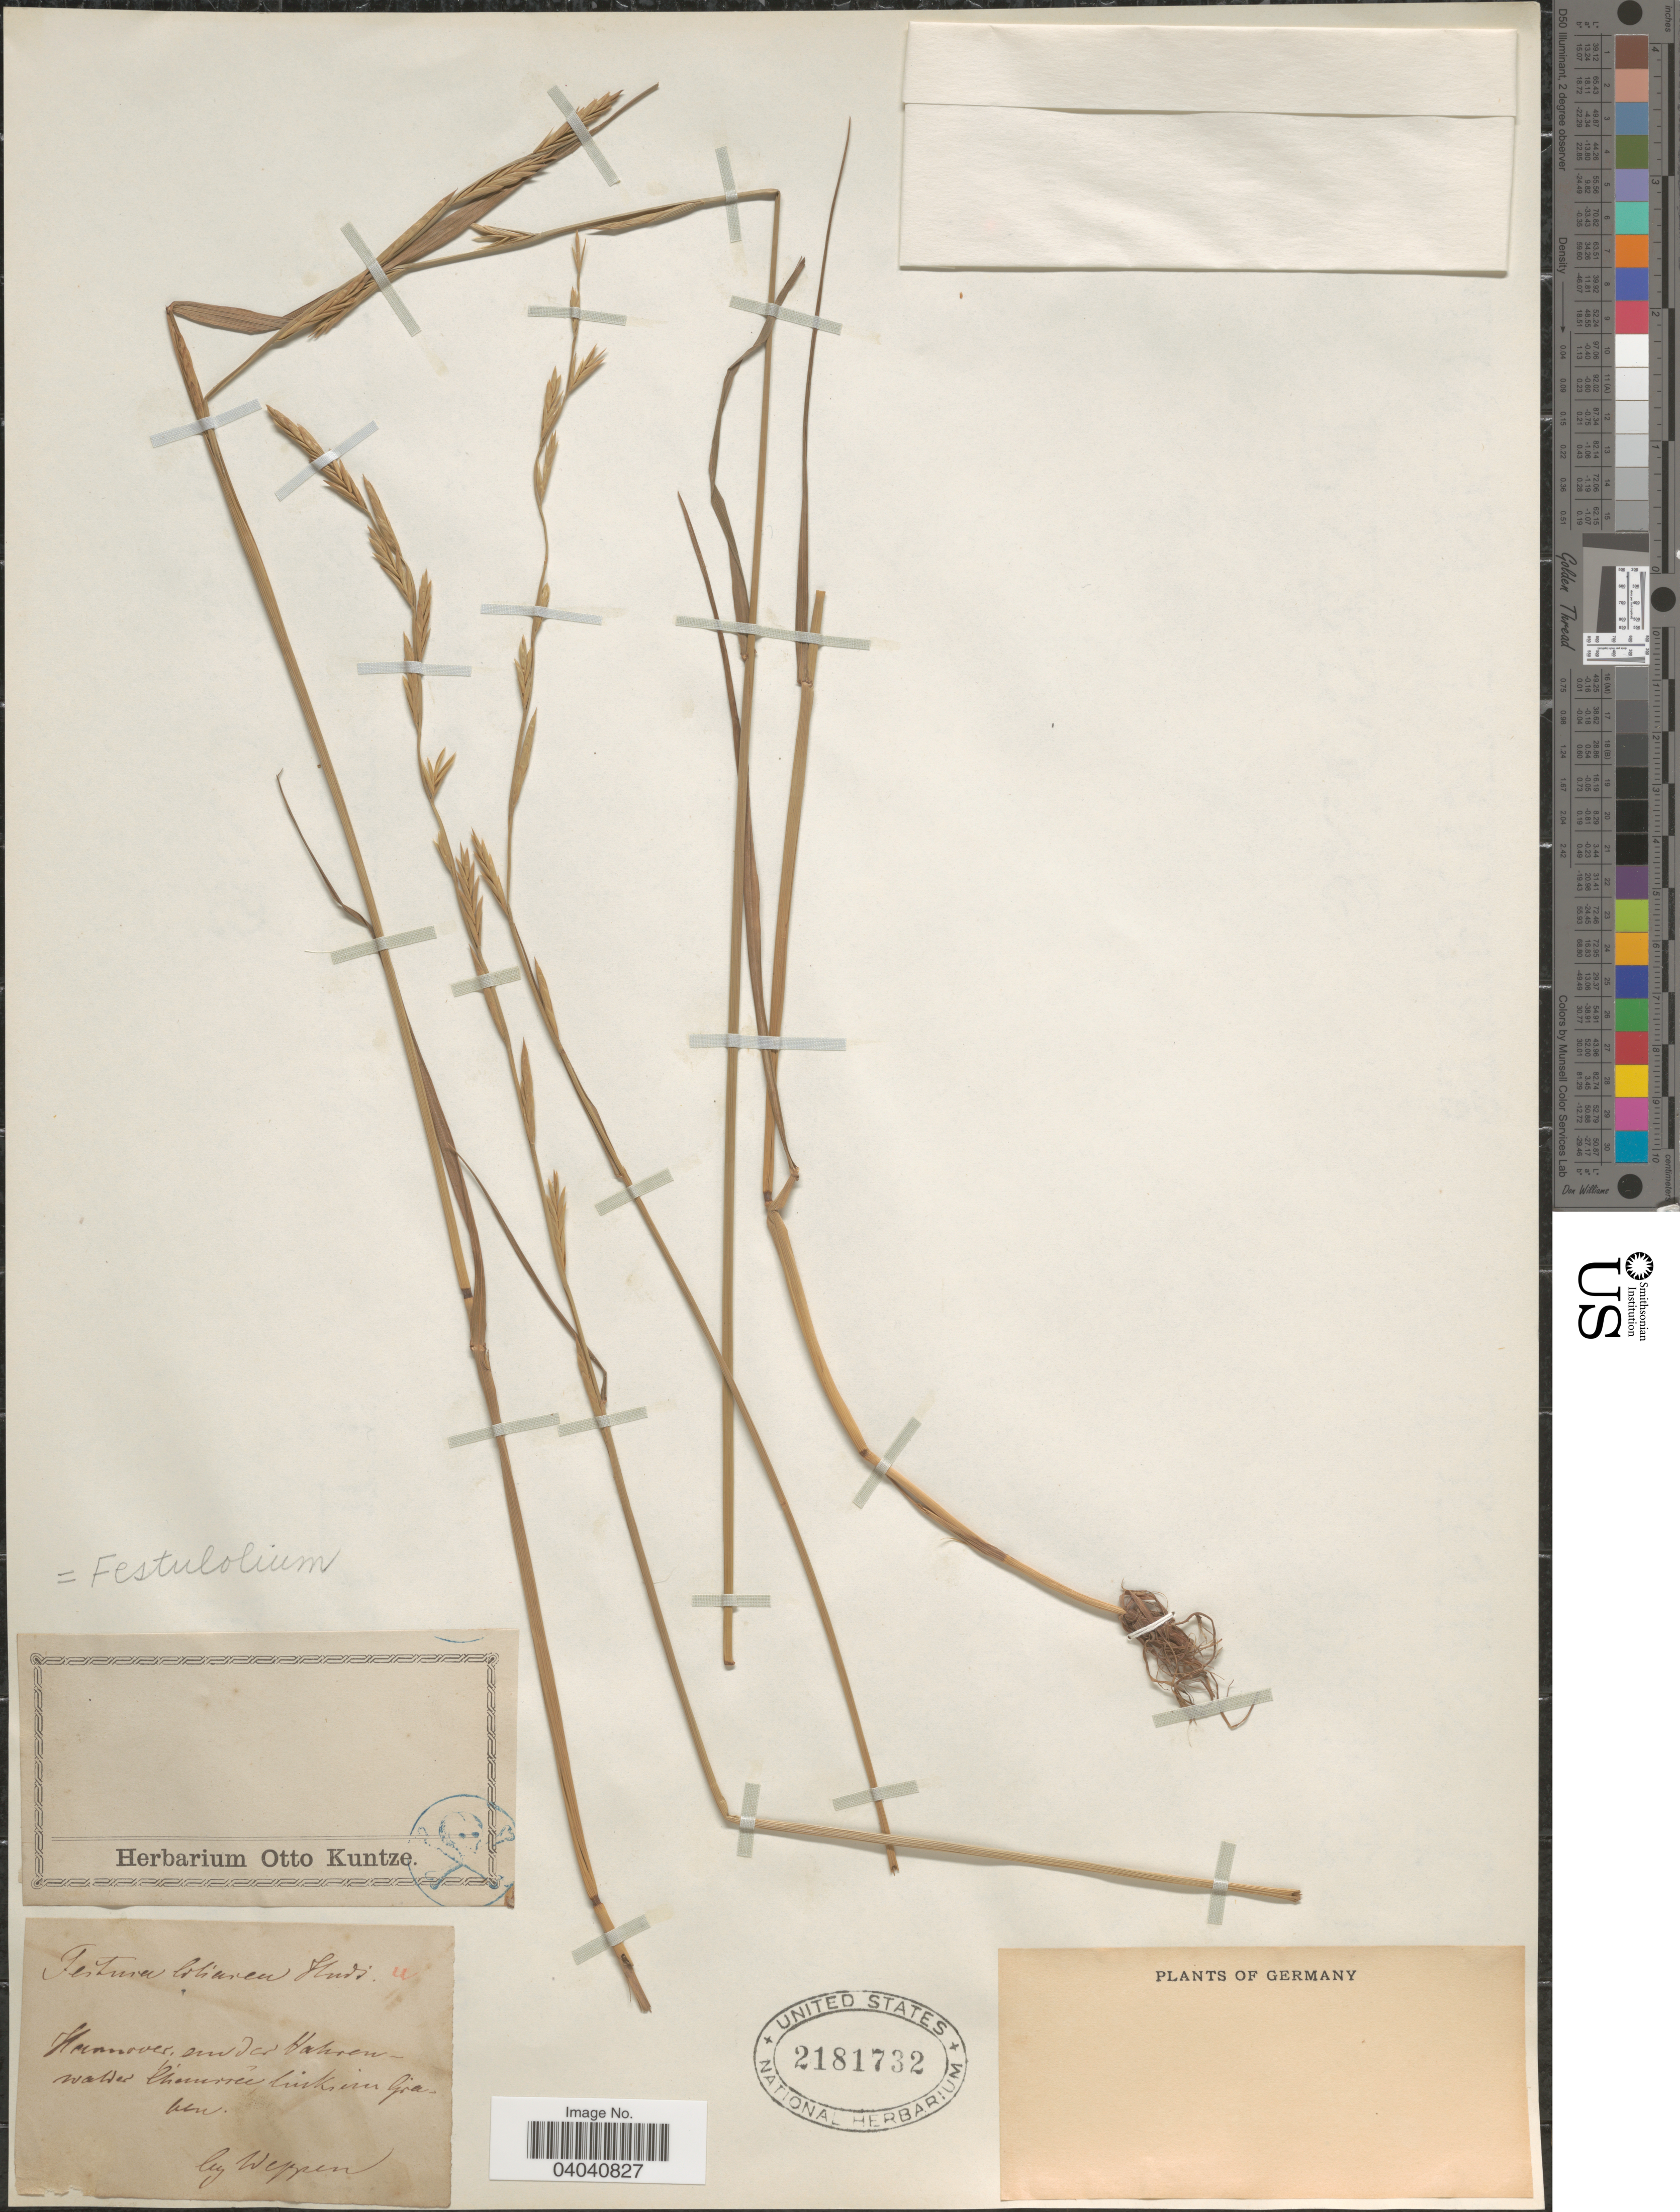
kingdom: Plantae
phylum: Tracheophyta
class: Liliopsida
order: Poales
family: Poaceae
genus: Festulolium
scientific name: x Festulolium sp.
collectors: Weppen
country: Germany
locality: Hannover, an der Vahren-walder Chamsree luik, im Graben. [interpreted]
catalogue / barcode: US 2181732